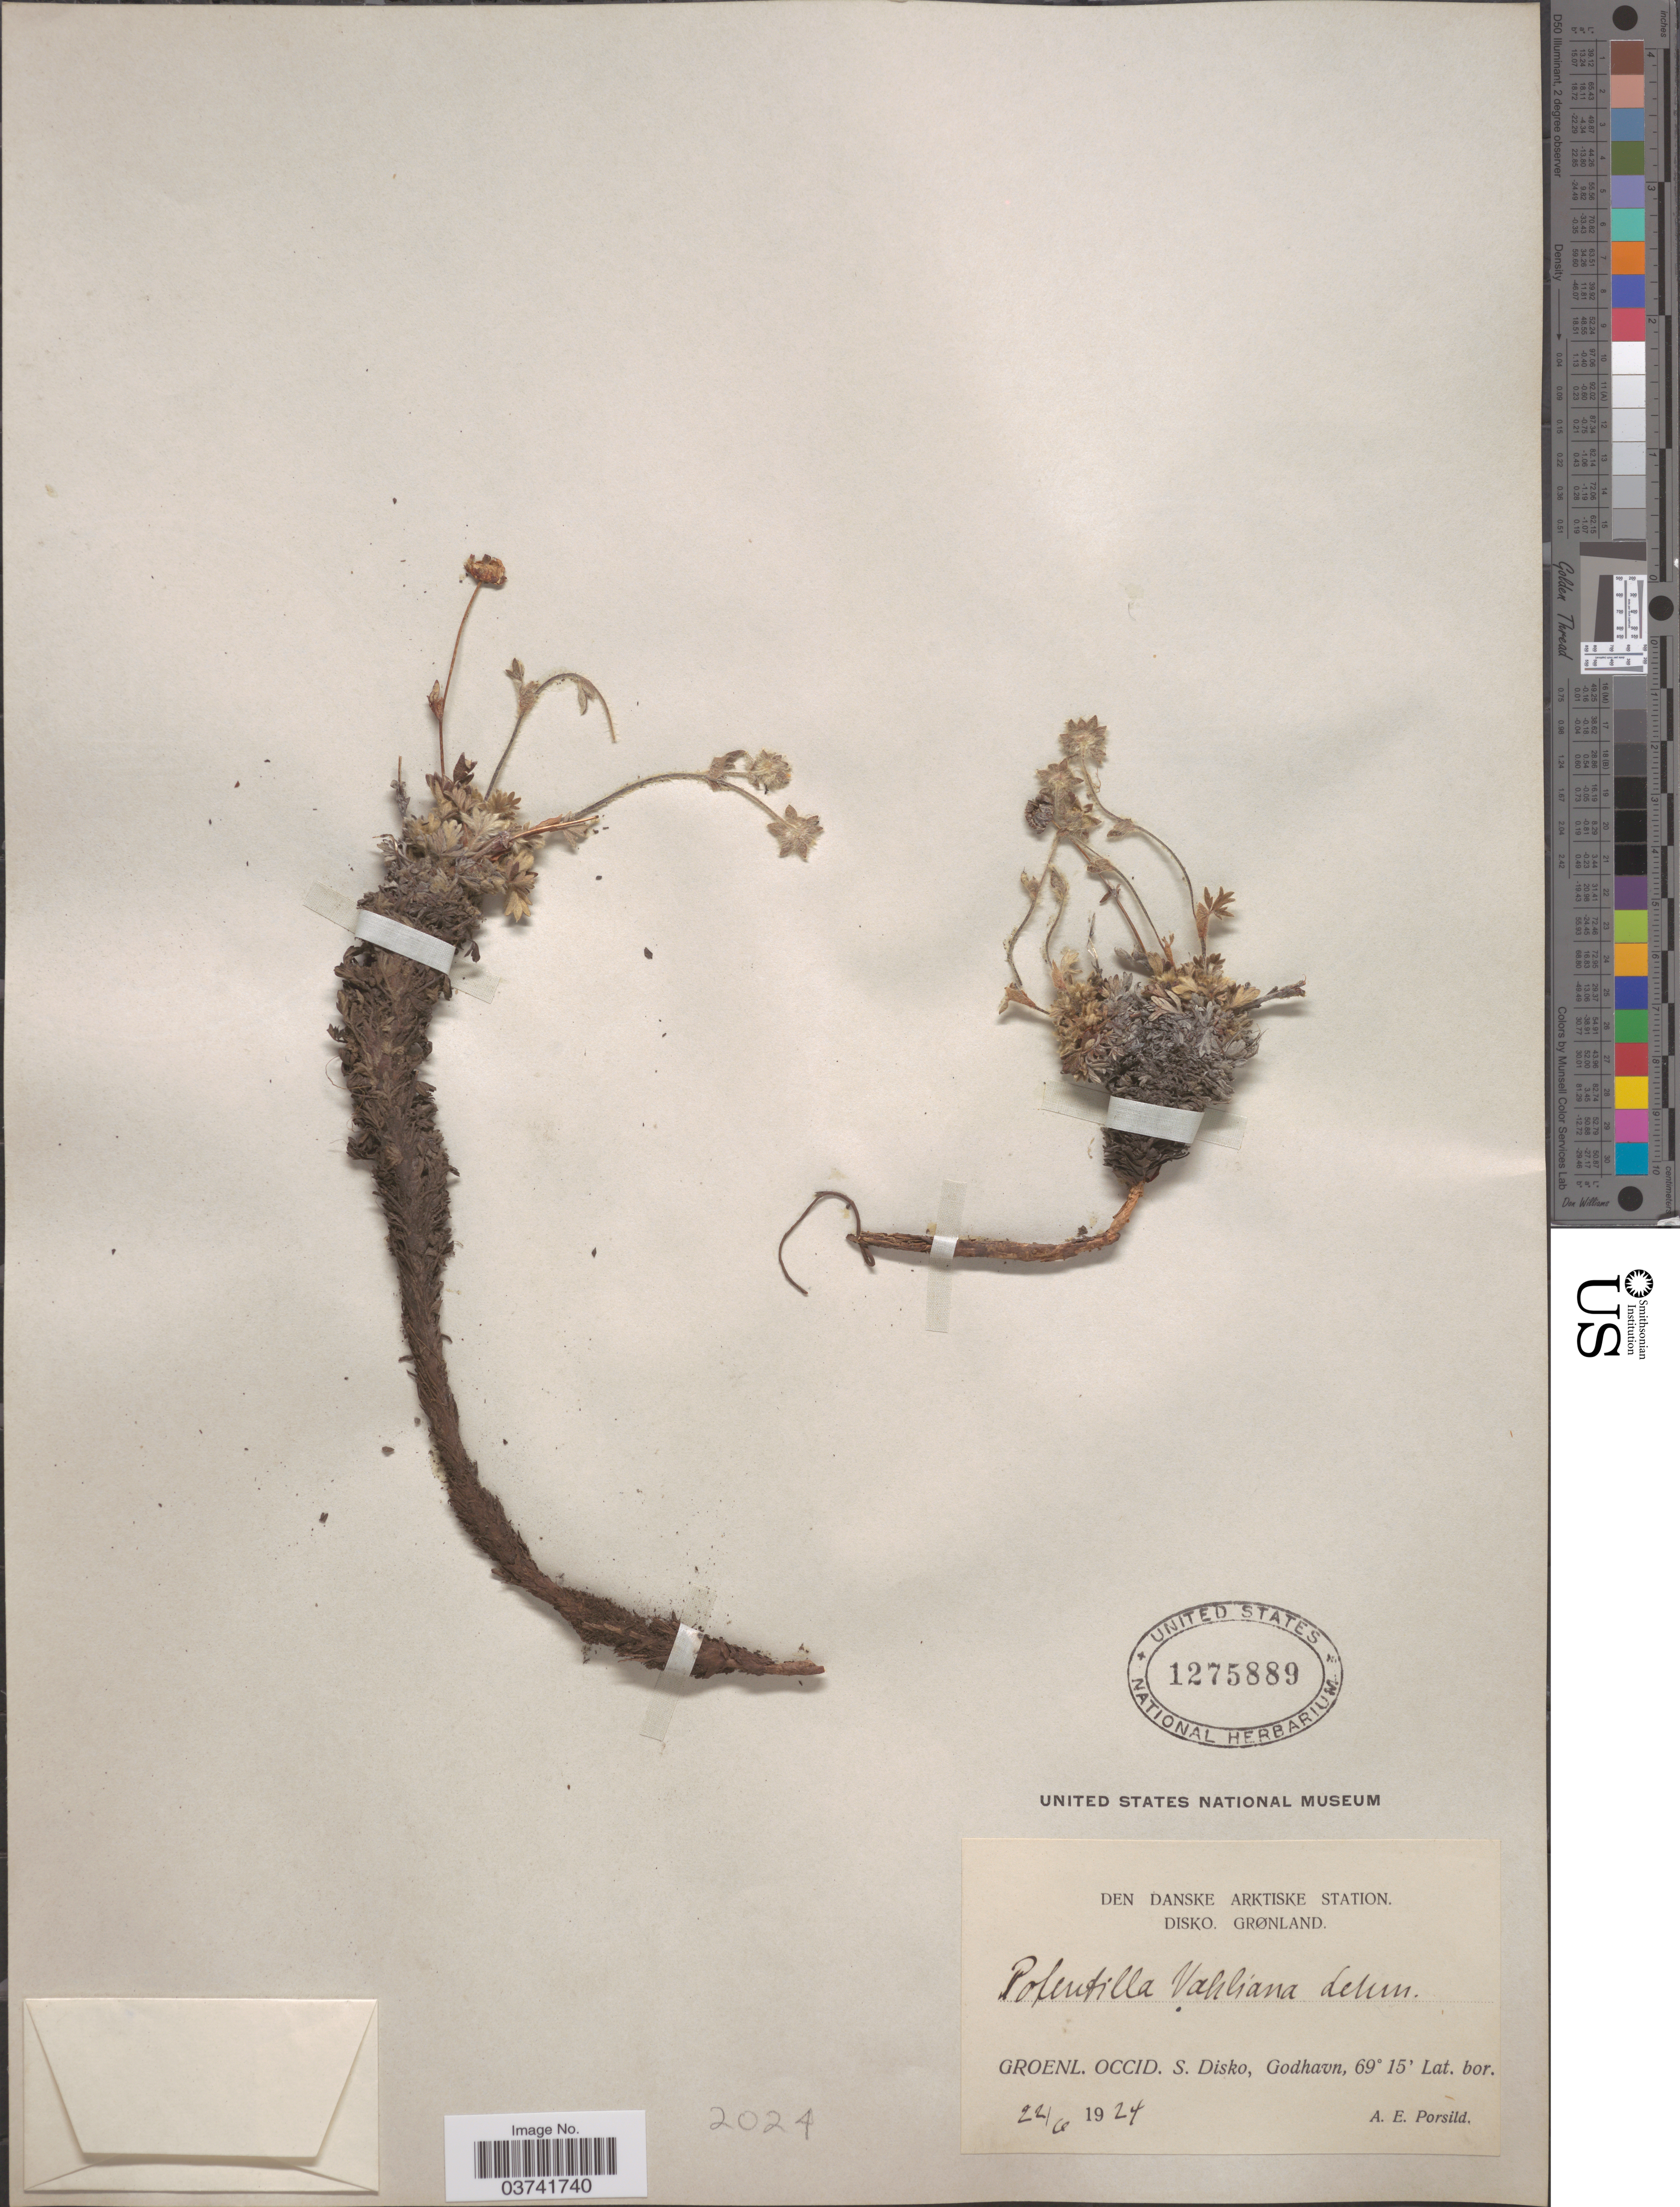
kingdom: Plantae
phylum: Tracheophyta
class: Magnoliopsida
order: Rosales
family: Rosaceae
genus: Potentilla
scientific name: Potentilla vahliana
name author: Lehm.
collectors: A. E. Porsild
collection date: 1924-06-22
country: Greenland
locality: Den Danske Arktiske Station. Disko. Grønland. Groenl. Occid. S. Disko, Godhavn.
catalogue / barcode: US 1275889